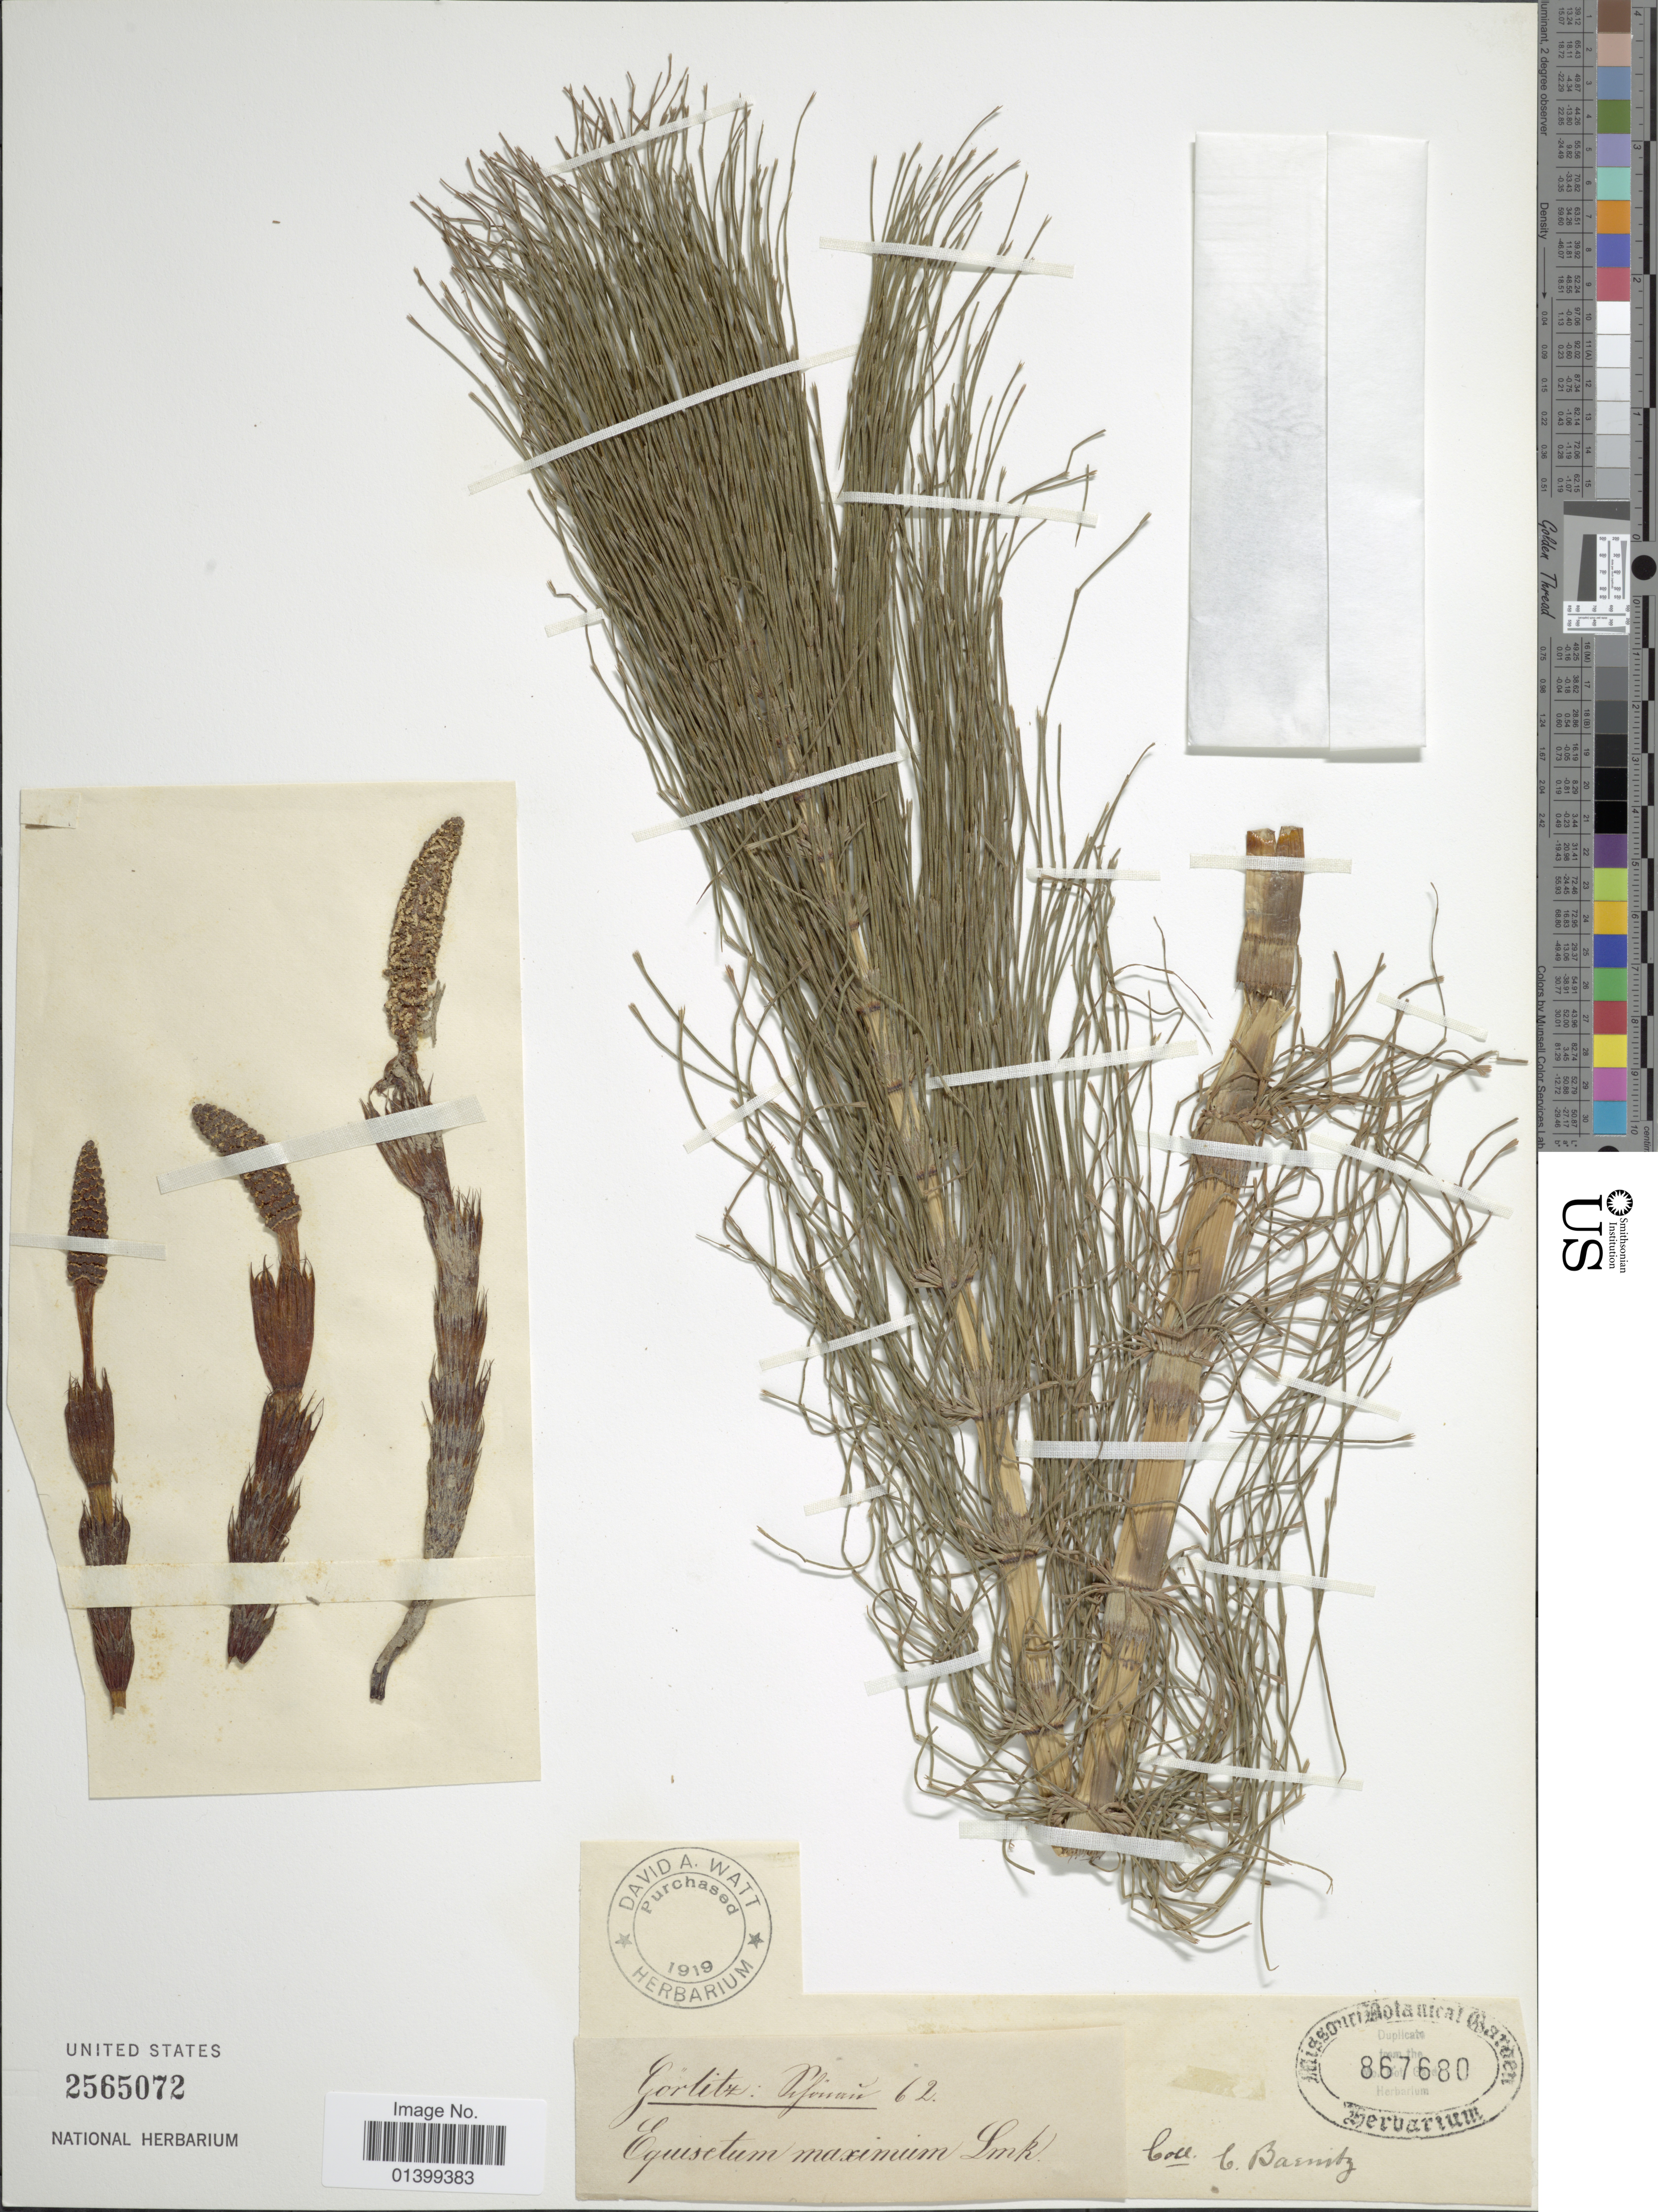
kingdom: Plantae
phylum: Tracheophyta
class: Polypodiopsida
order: Equisetales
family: Equisetaceae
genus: Equisetum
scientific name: Equisetum telmateia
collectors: C. G. Baenitz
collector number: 62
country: Germany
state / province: Niedersachsen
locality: Gorlitz: [illegible text]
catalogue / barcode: US 2565072